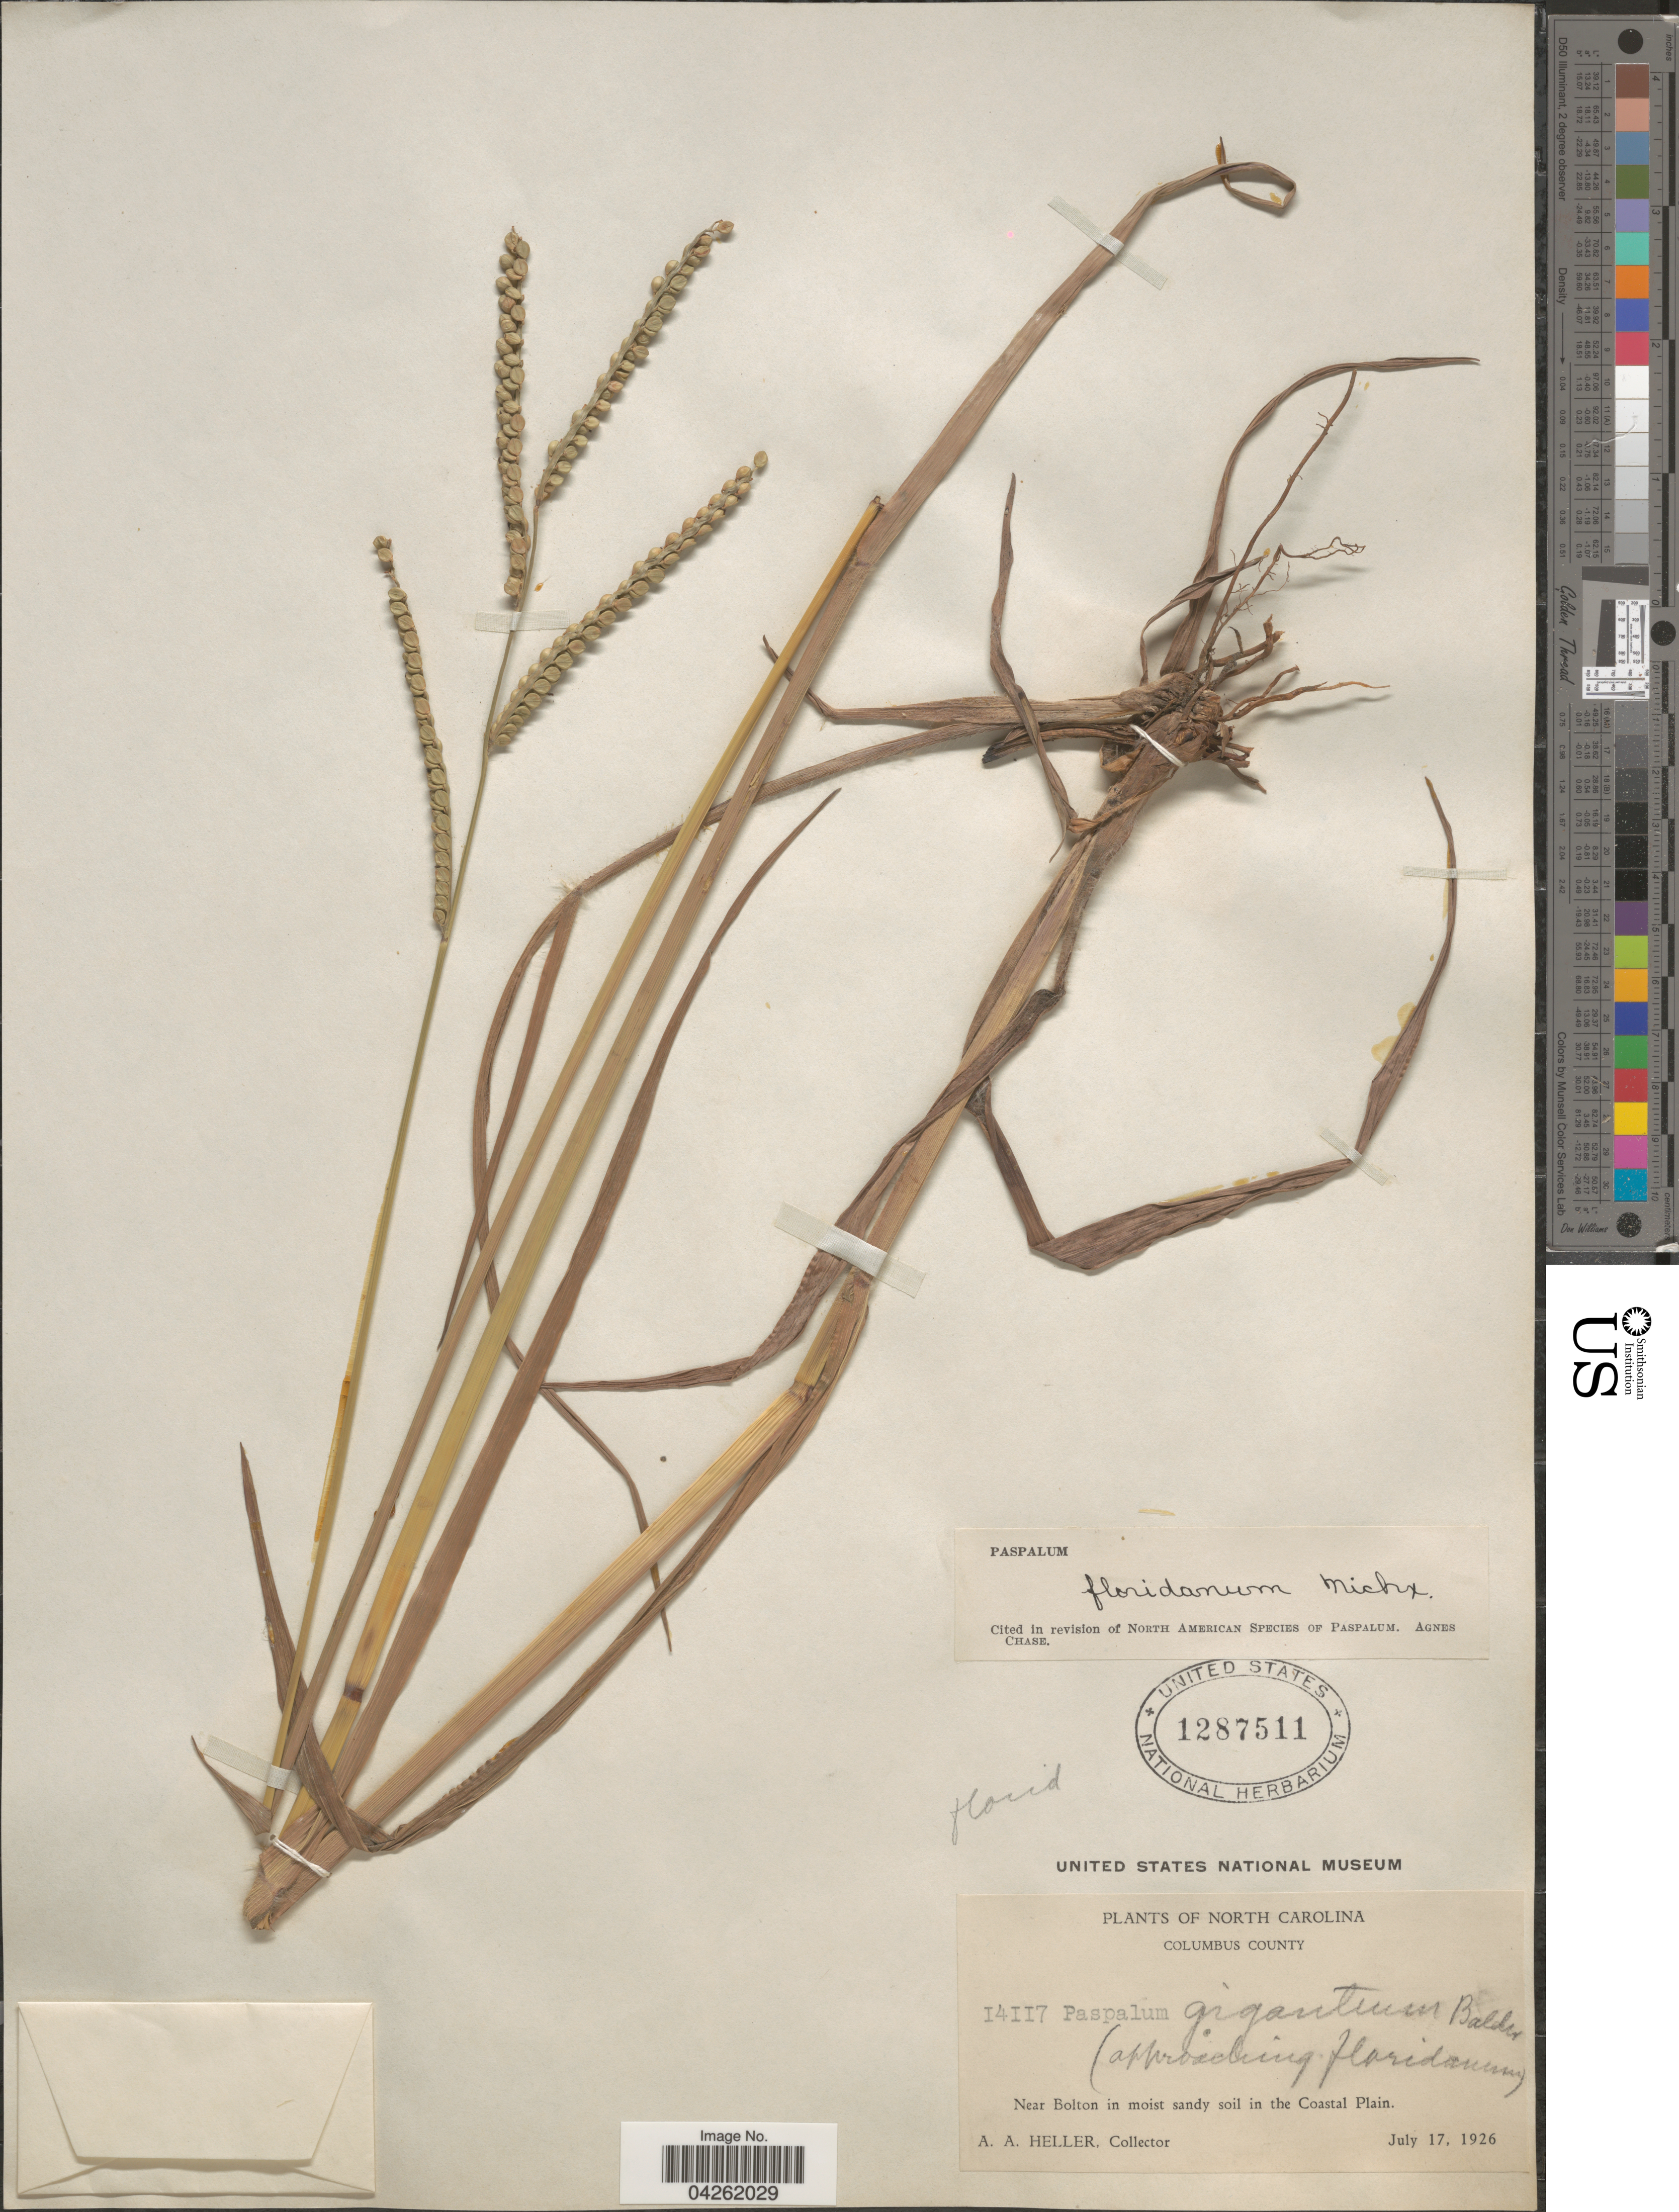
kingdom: Plantae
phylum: Tracheophyta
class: Liliopsida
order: Poales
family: Poaceae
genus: Paspalum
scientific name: Paspalum floridanum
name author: Michx.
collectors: A. A. Heller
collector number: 14117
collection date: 1926-07-17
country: United States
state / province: North Carolina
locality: Columbus County. Near Bolton in moist sandy soil in the Coastal Plain.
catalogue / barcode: US 1287511